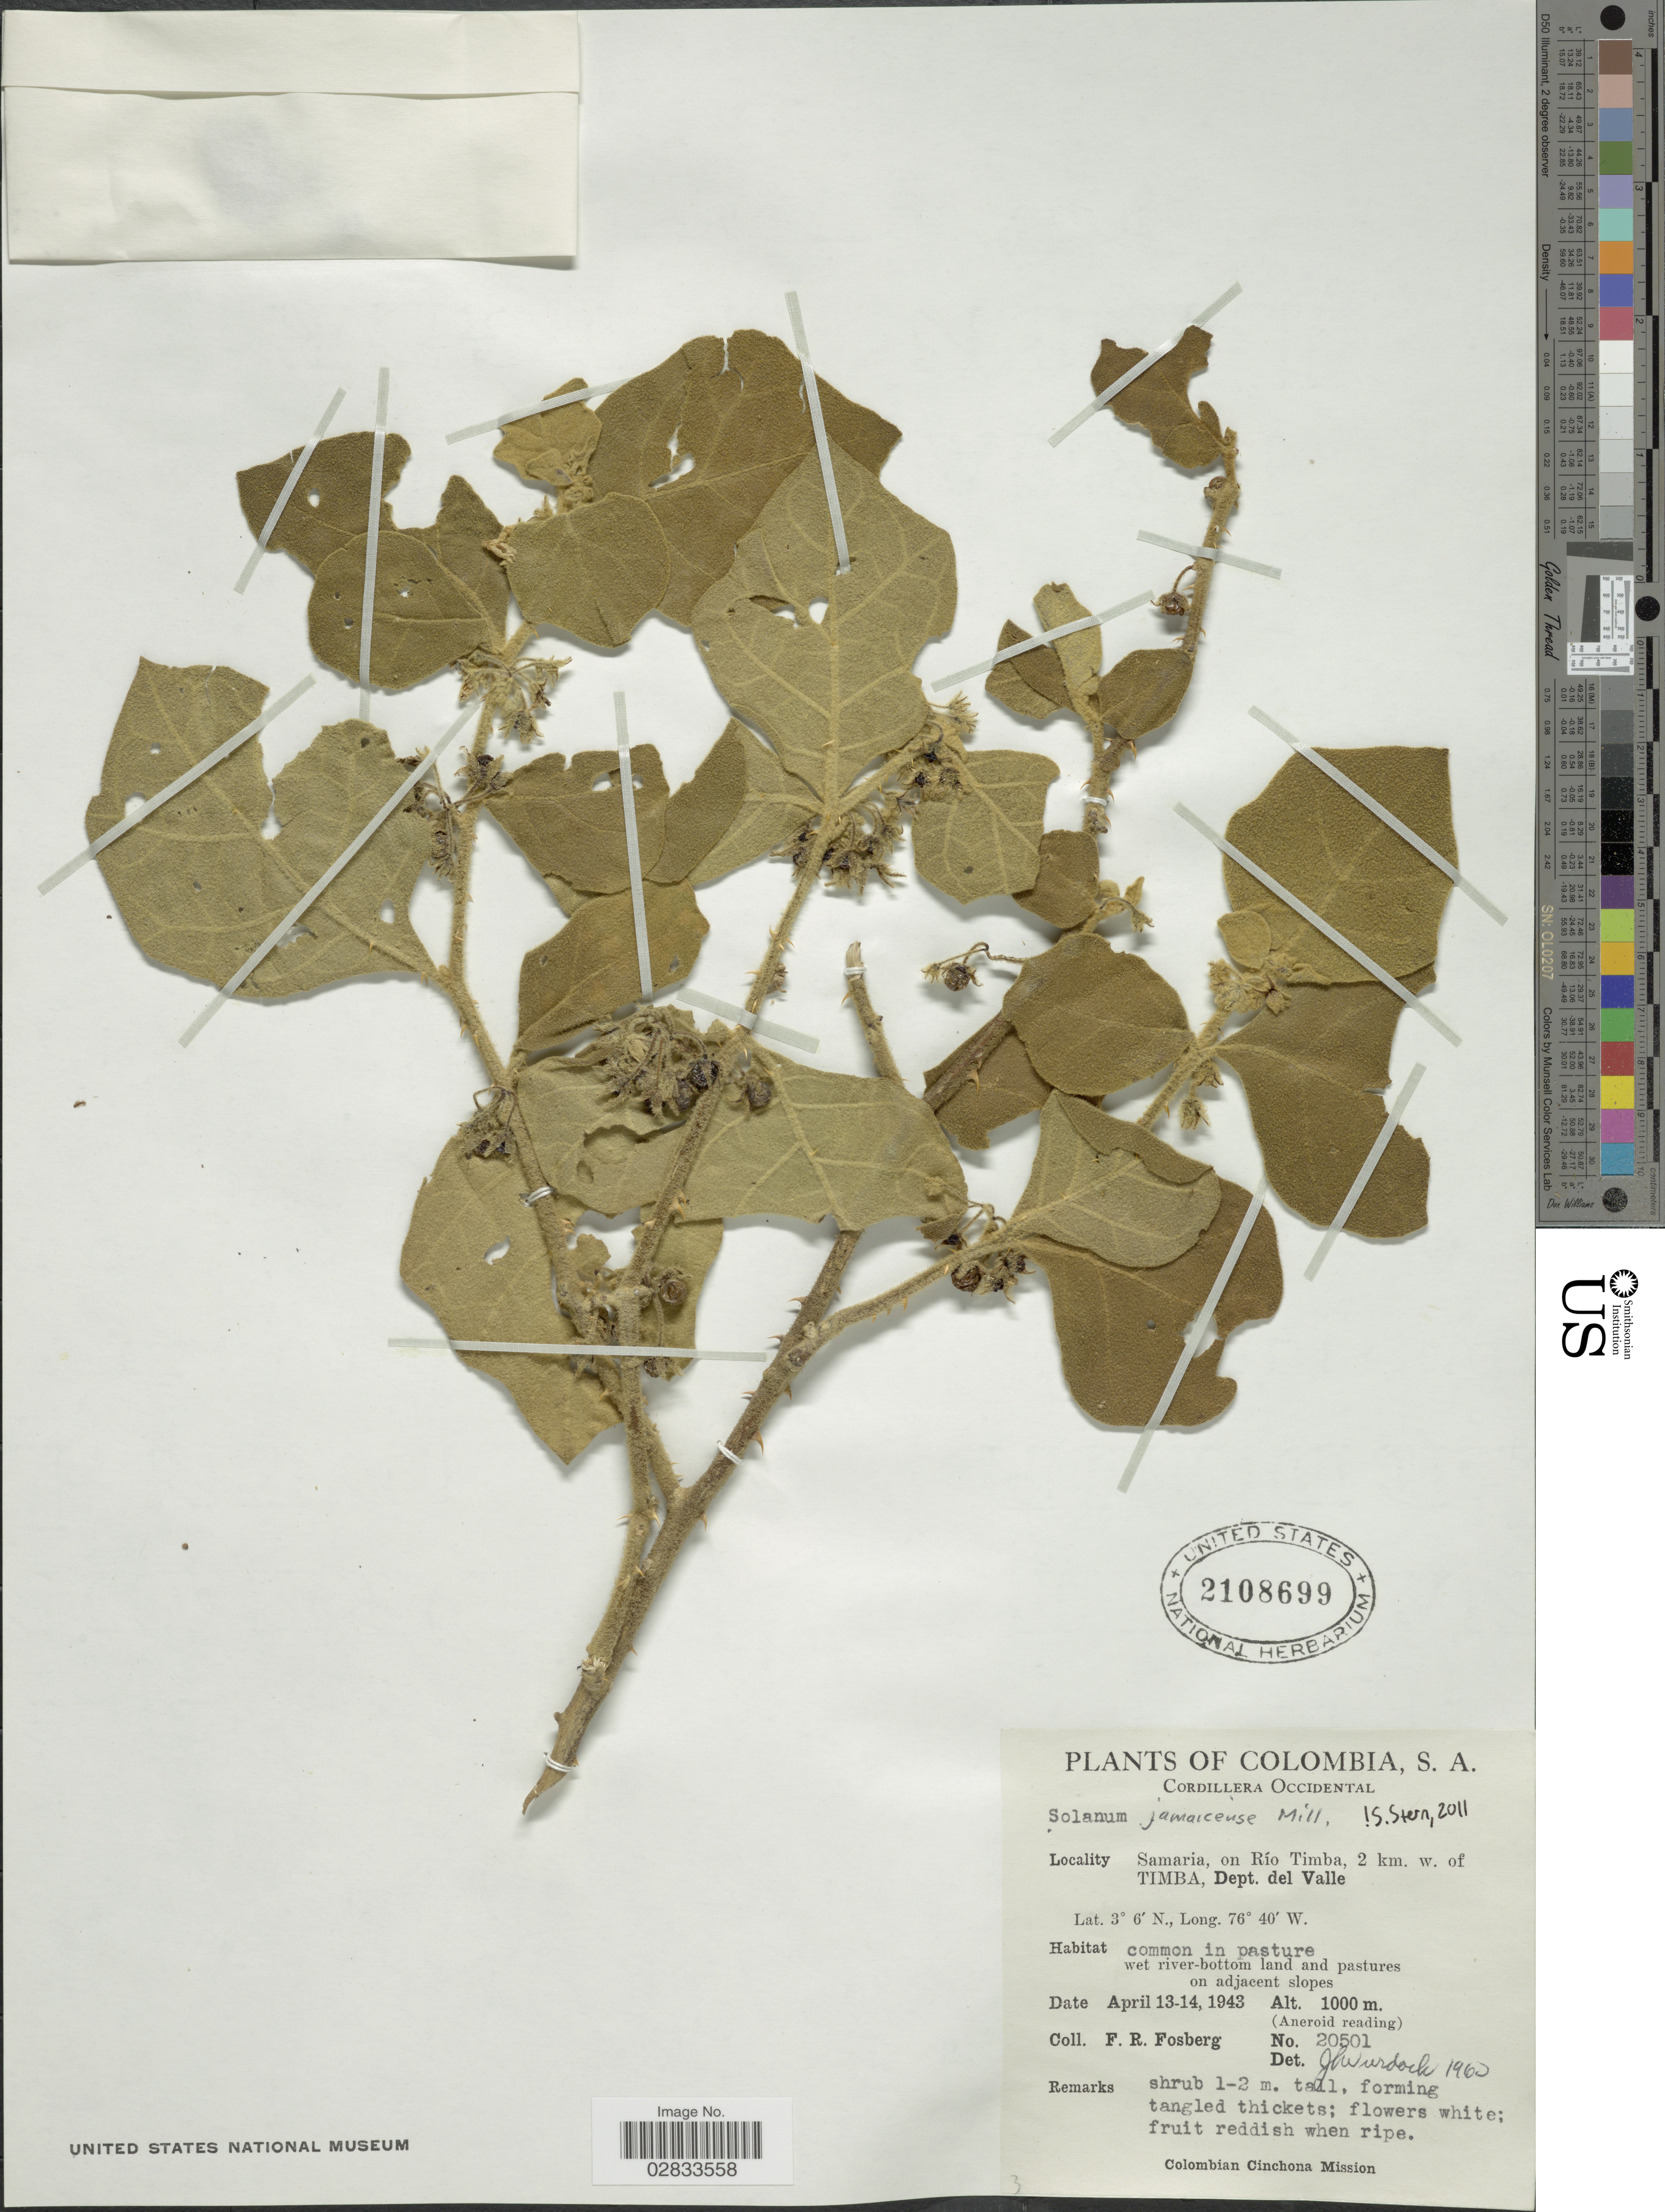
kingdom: Plantae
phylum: Tracheophyta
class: Magnoliopsida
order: Solanales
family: Solanaceae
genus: Solanum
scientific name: Solanum jamaicense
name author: Mill.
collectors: F. R. Fosberg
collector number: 20501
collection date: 1943-04-13/1943-04-14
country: Colombia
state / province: Valle del Cauca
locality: Samaria, on Río Timba, 2 km. w. of Timba, Dept. del Valle. Cordillera Occidental.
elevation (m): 1000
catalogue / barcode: US 2108699